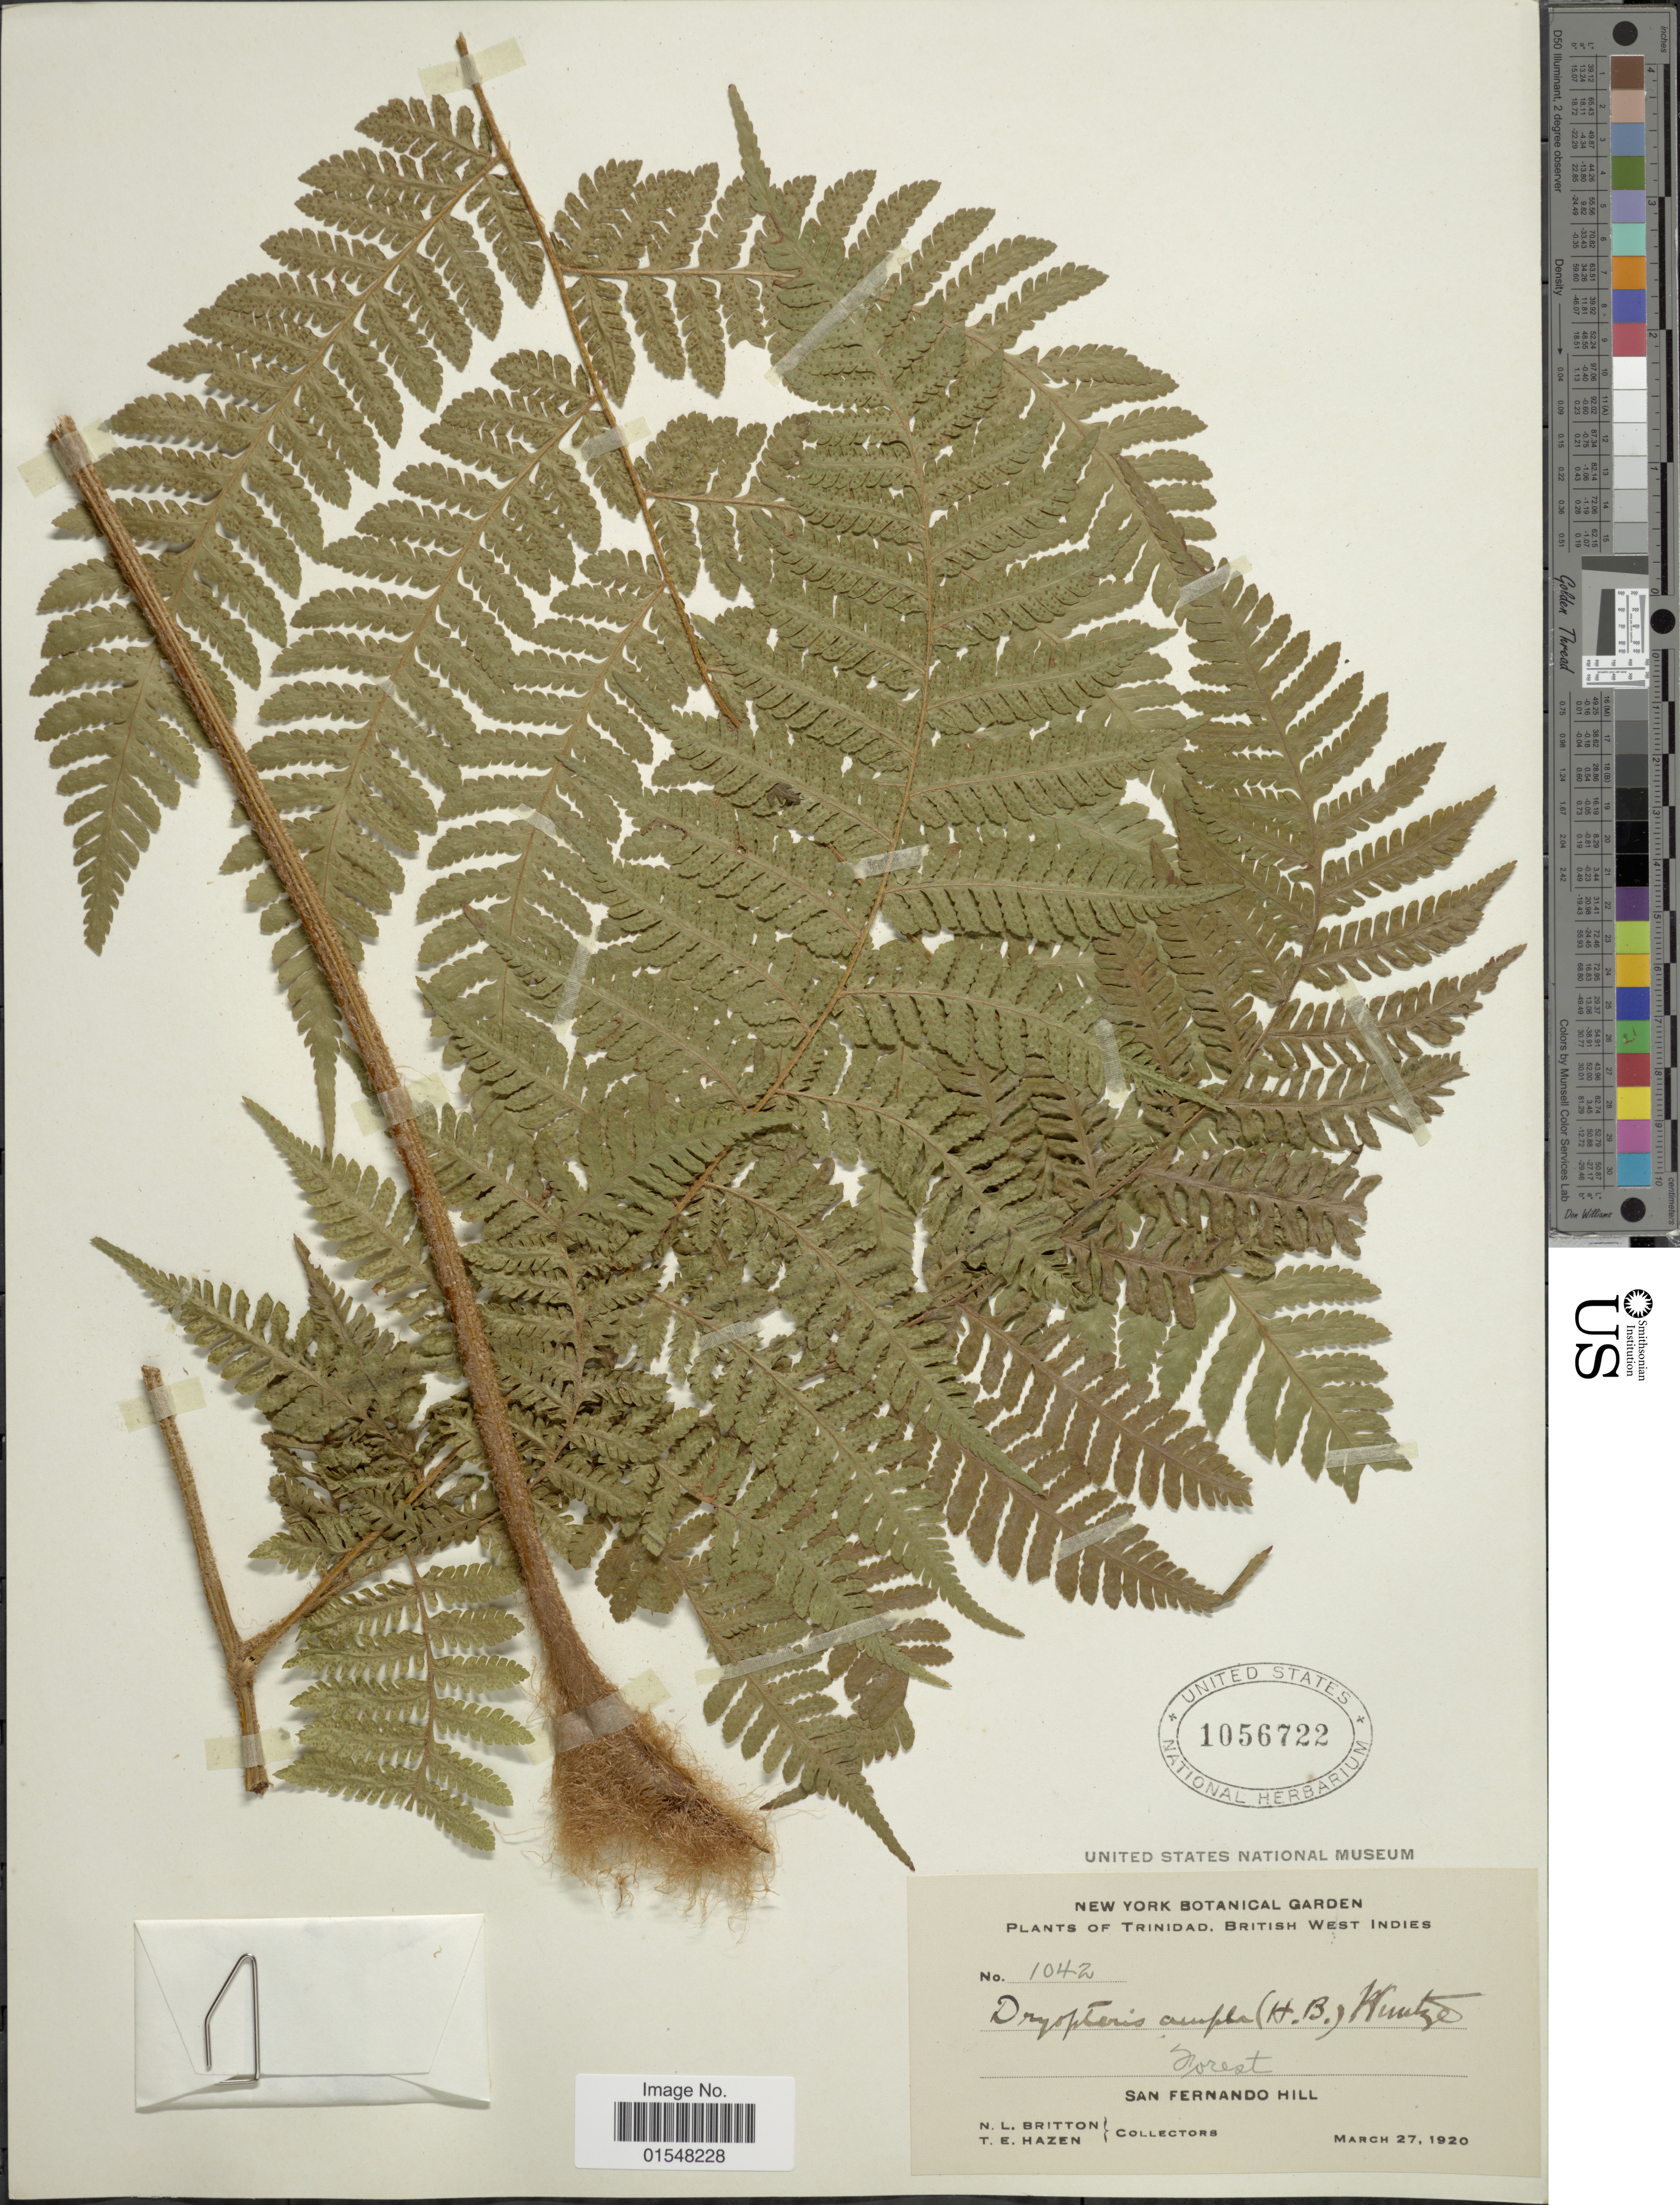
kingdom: Plantae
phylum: Tracheophyta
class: Polypodiopsida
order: Polypodiales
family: Dryopteridaceae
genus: Ctenitis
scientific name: Ctenitis sloanei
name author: (Poepp. ex Spreng.) C.V. Morton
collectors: N. Britton & T. E. Hazen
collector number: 1042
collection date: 1920-03-27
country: Trinidad and Tobago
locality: Trinidad, British West Indies, forest, San Fernando Hill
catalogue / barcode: US 1056722